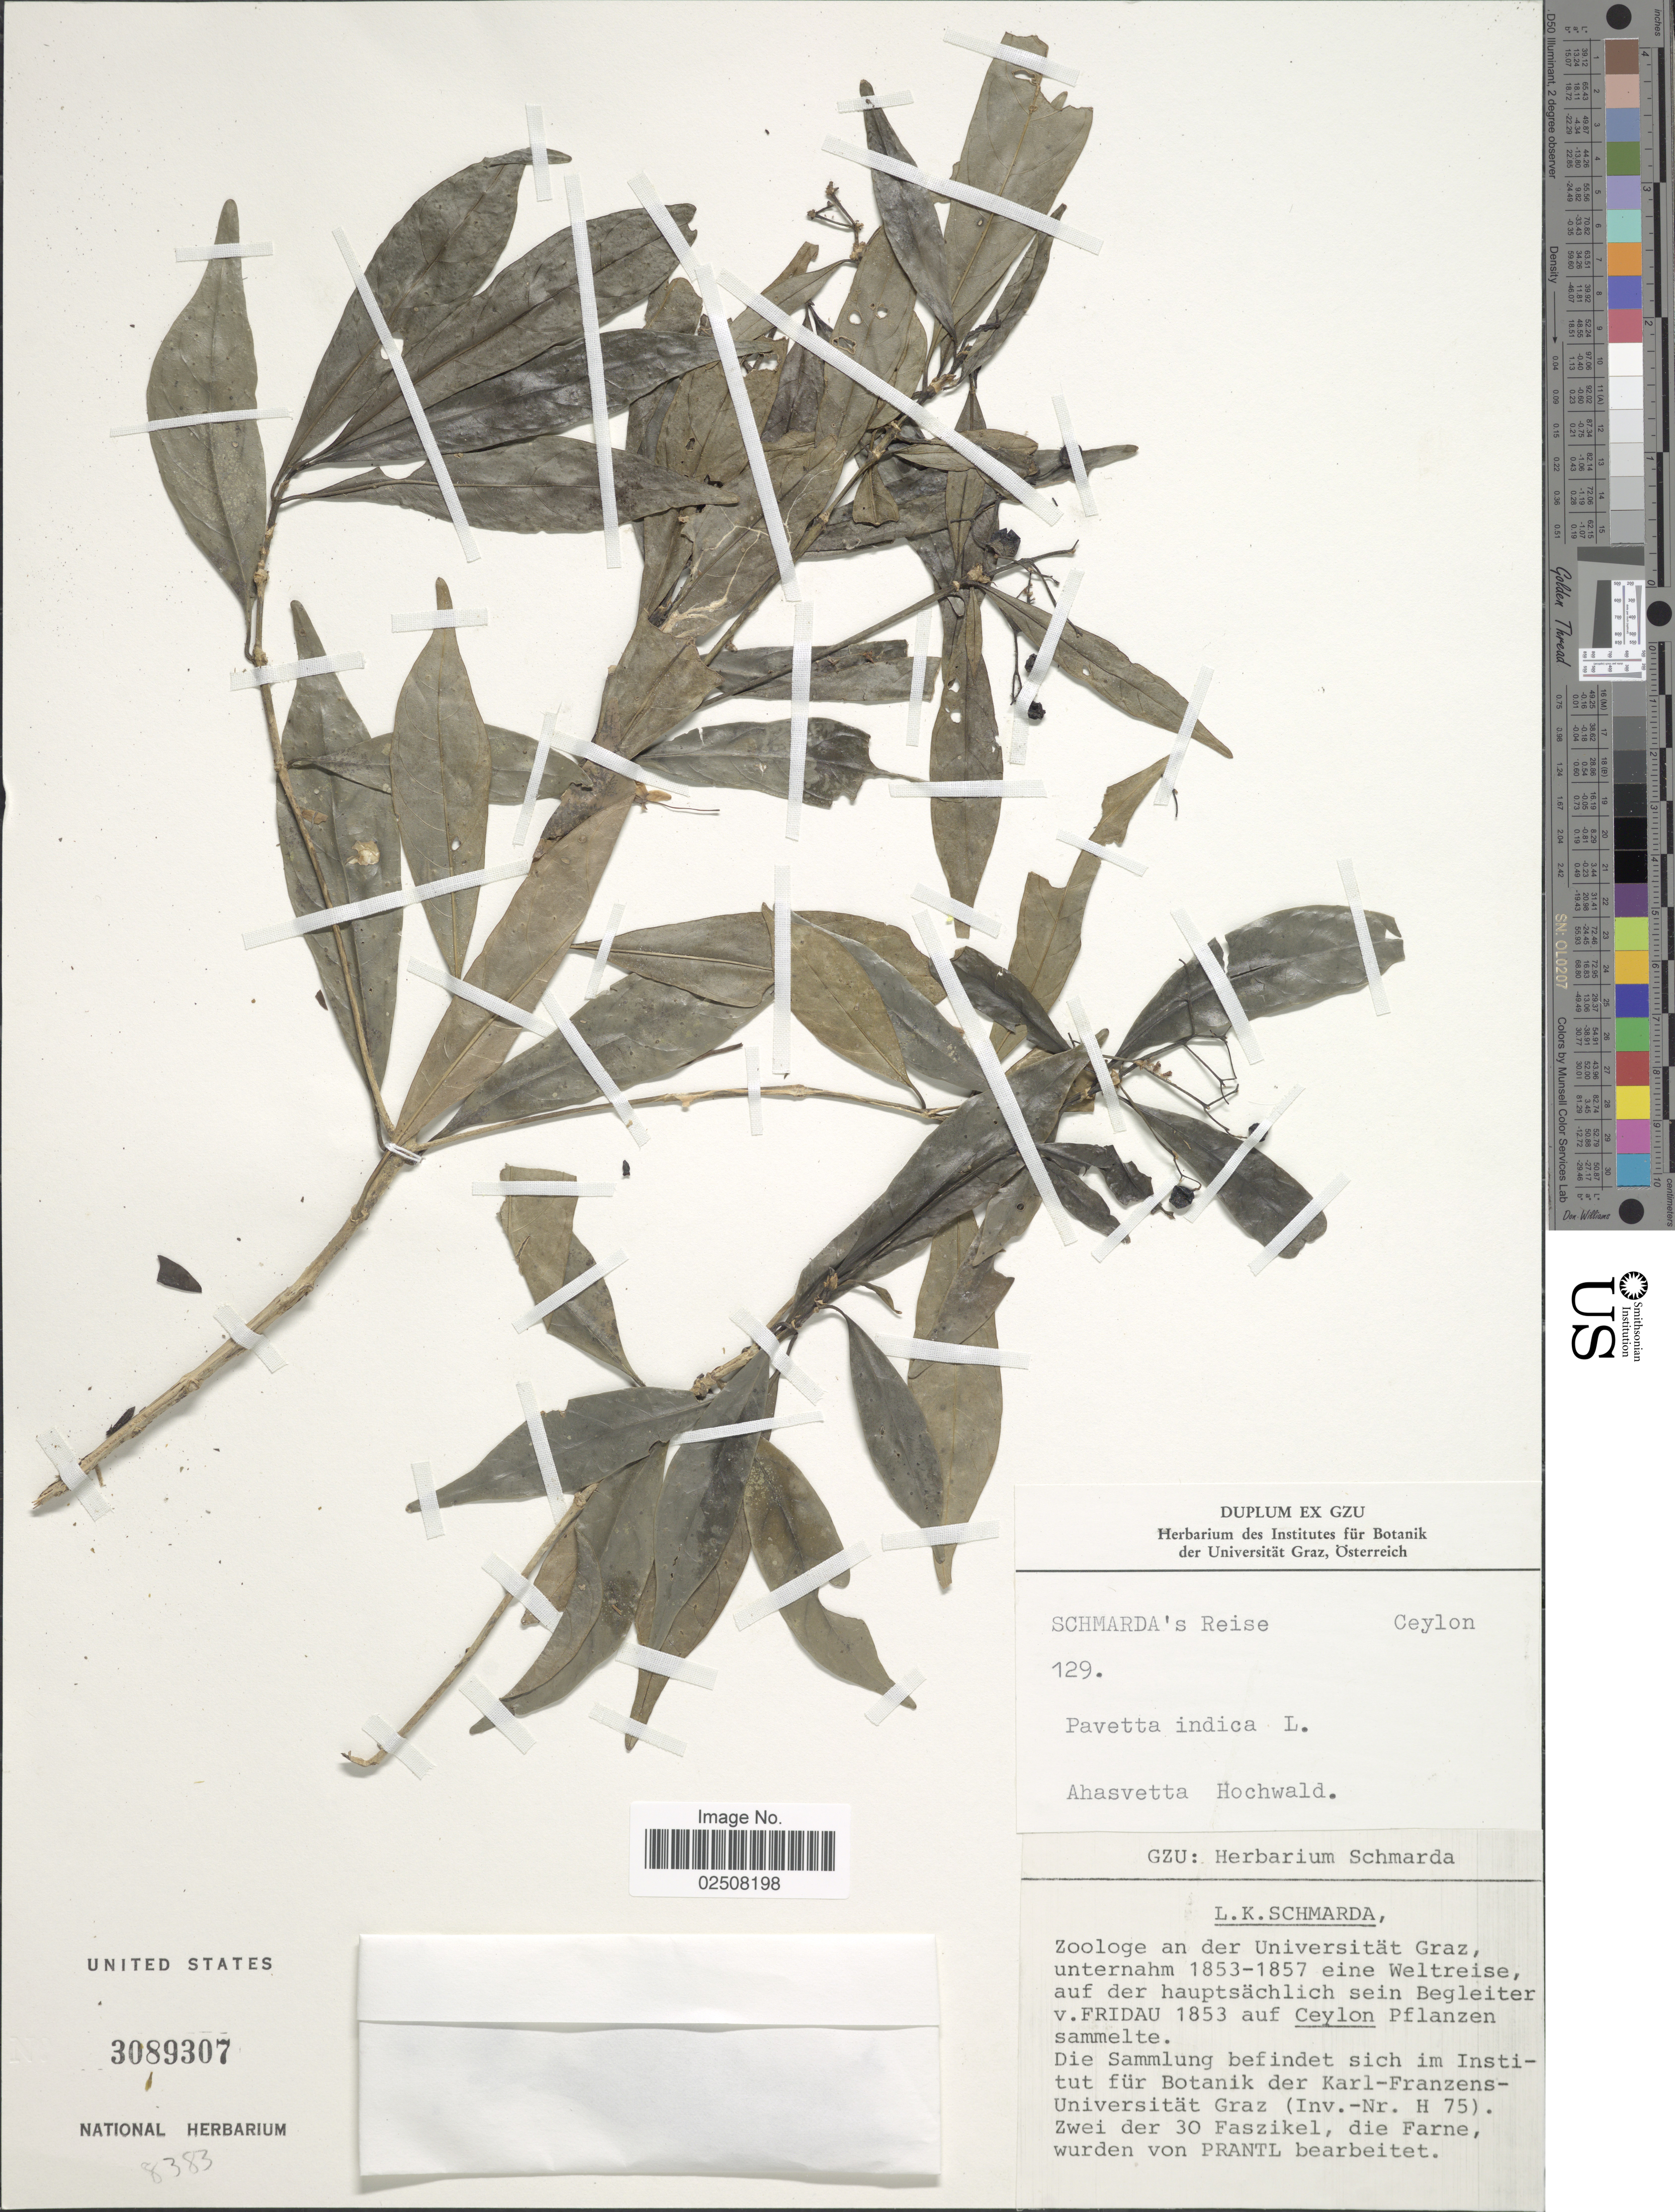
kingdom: Plantae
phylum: Tracheophyta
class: Magnoliopsida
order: Gentianales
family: Rubiaceae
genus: Pavetta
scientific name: Pavetta indica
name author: L.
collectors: L. Schmarda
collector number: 129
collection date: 1853/1857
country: Sri Lanka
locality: Auf der hauptsächlich sein Begleiter v. Fridau auf Ceylon Pflanzen sammelte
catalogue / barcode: US 3089307